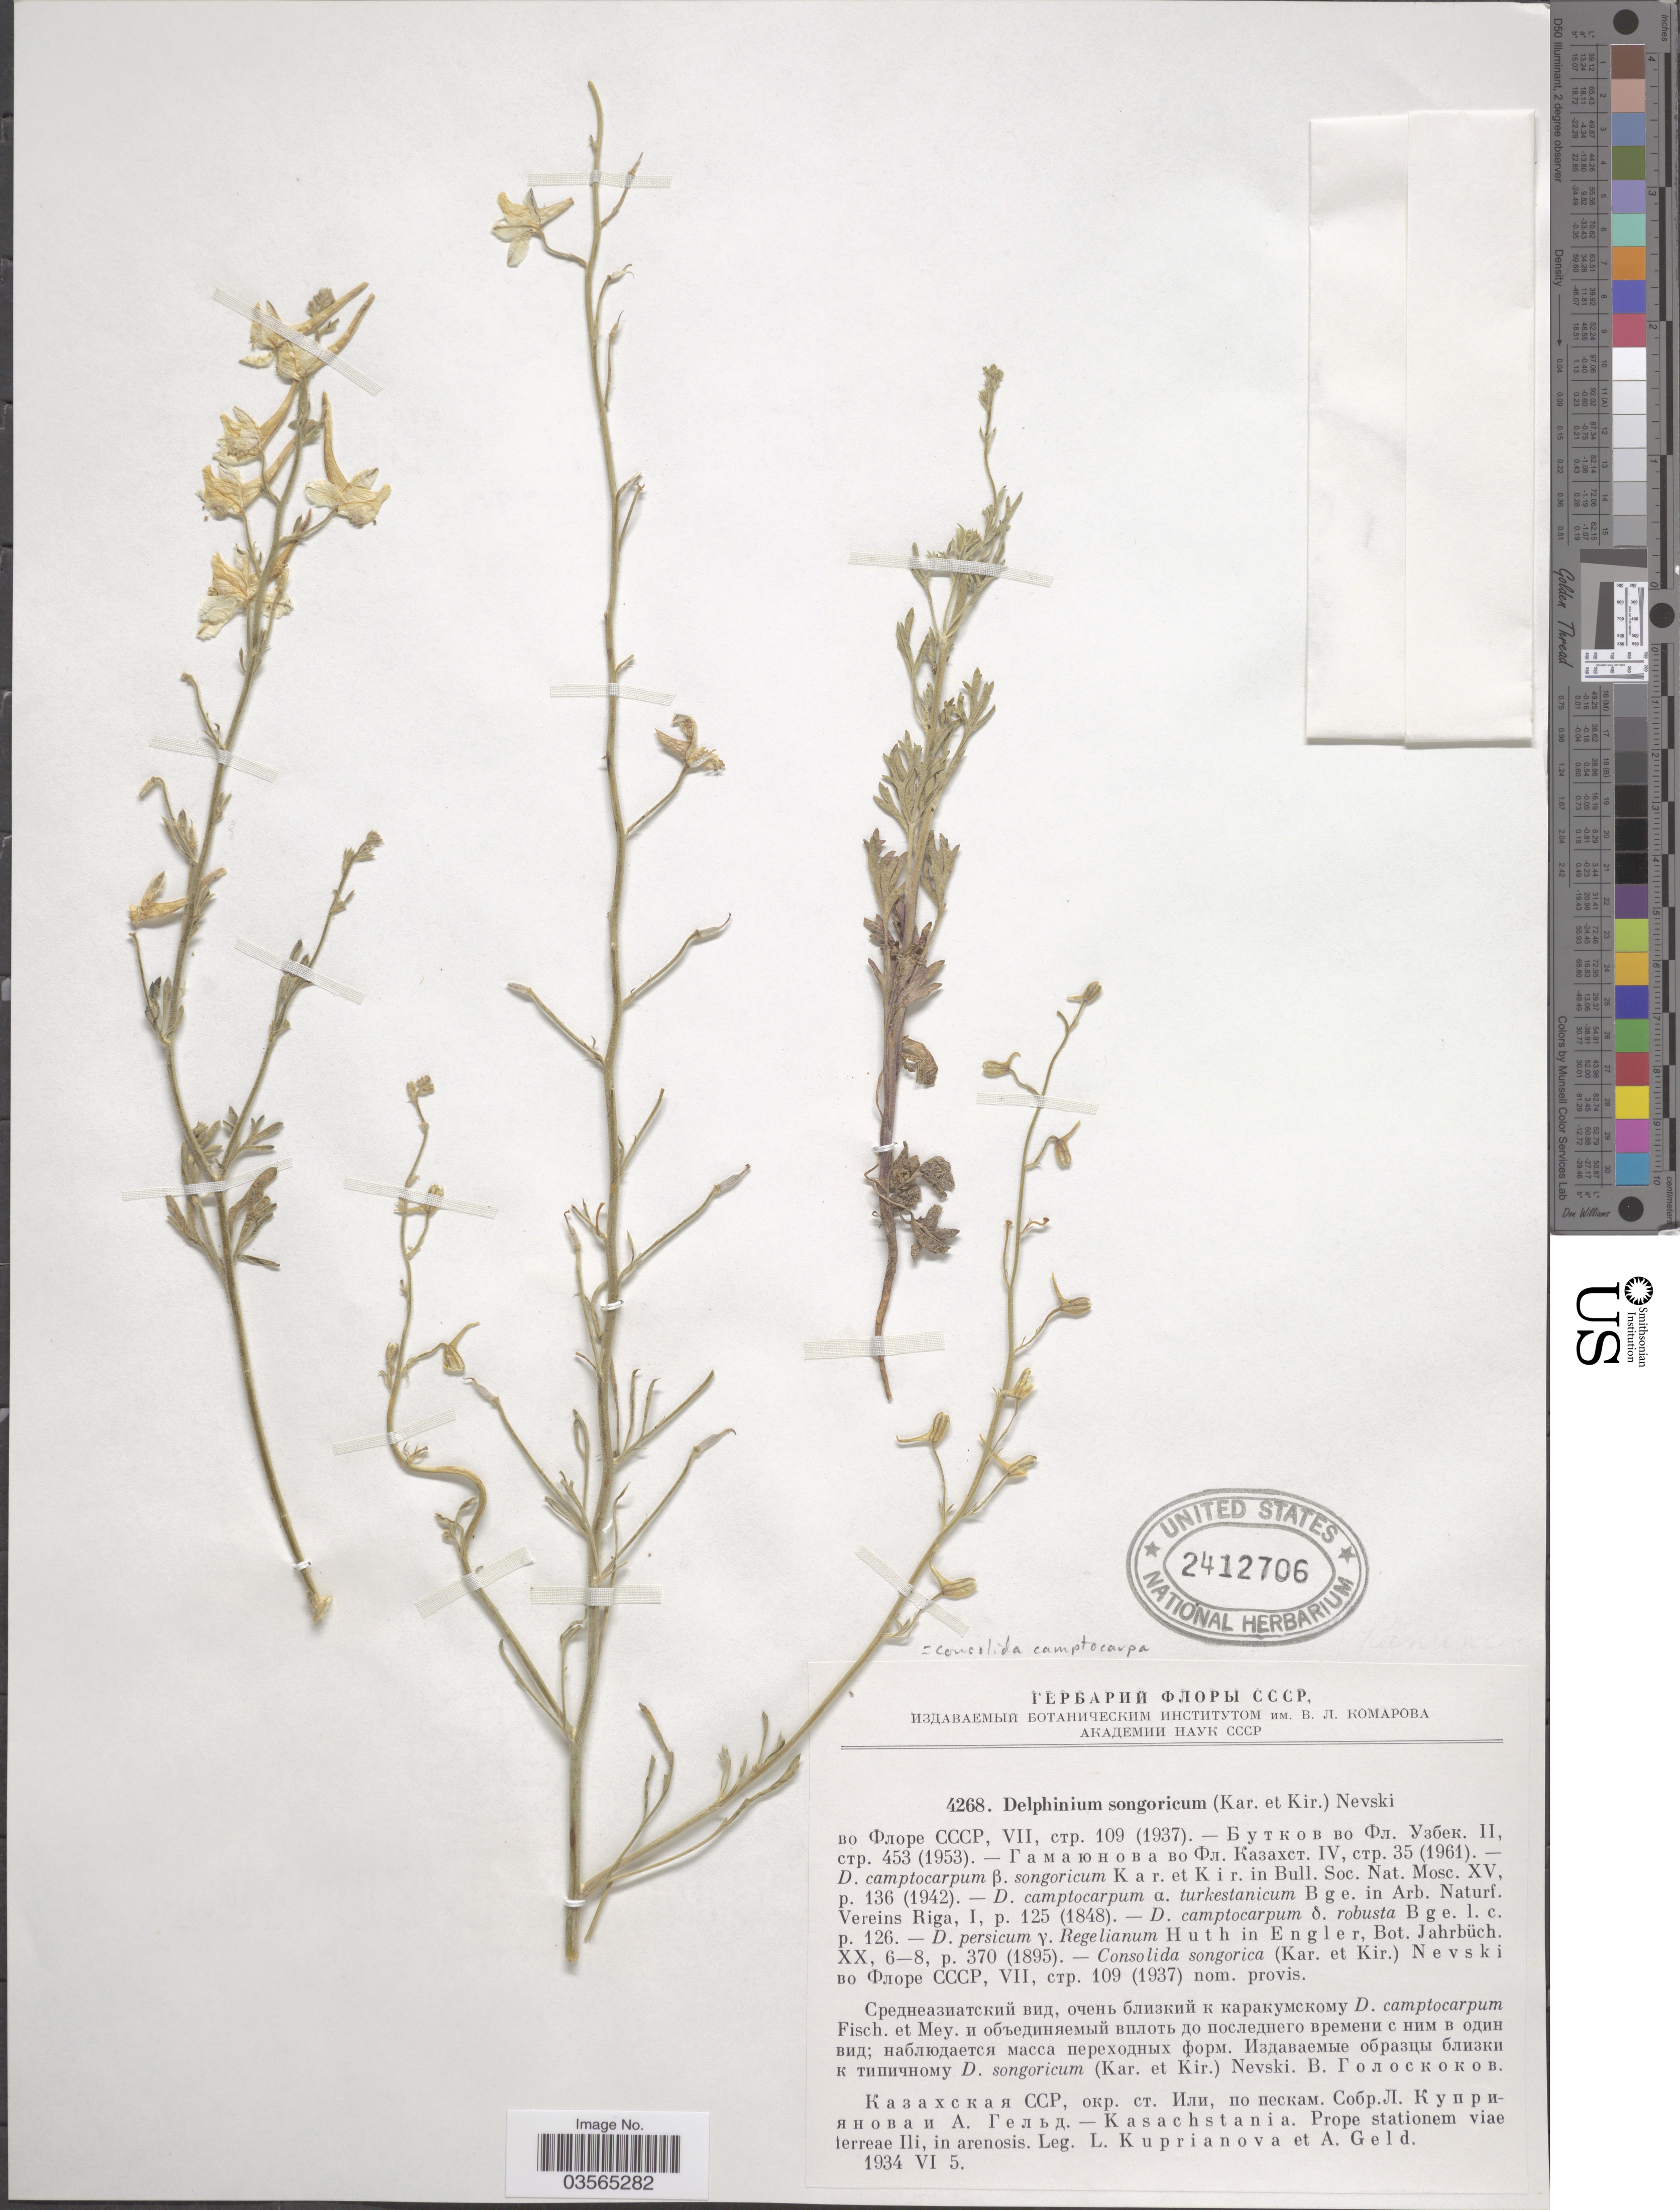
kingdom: Plantae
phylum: Tracheophyta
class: Magnoliopsida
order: Ranunculales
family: Ranunculaceae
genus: Delphinium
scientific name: Delphinium camtocarpum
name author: Fisch. & C.A. Mey.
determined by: Strong, Mark T., (BOT), Smithsonian Institution - National Museum of Natural History (UNITED STATES)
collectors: L. Kuprianova & A. Geld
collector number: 4268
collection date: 1934-06-05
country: Kazakhstan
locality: Prope stationem viae terreae Ili.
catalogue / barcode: US 2412706